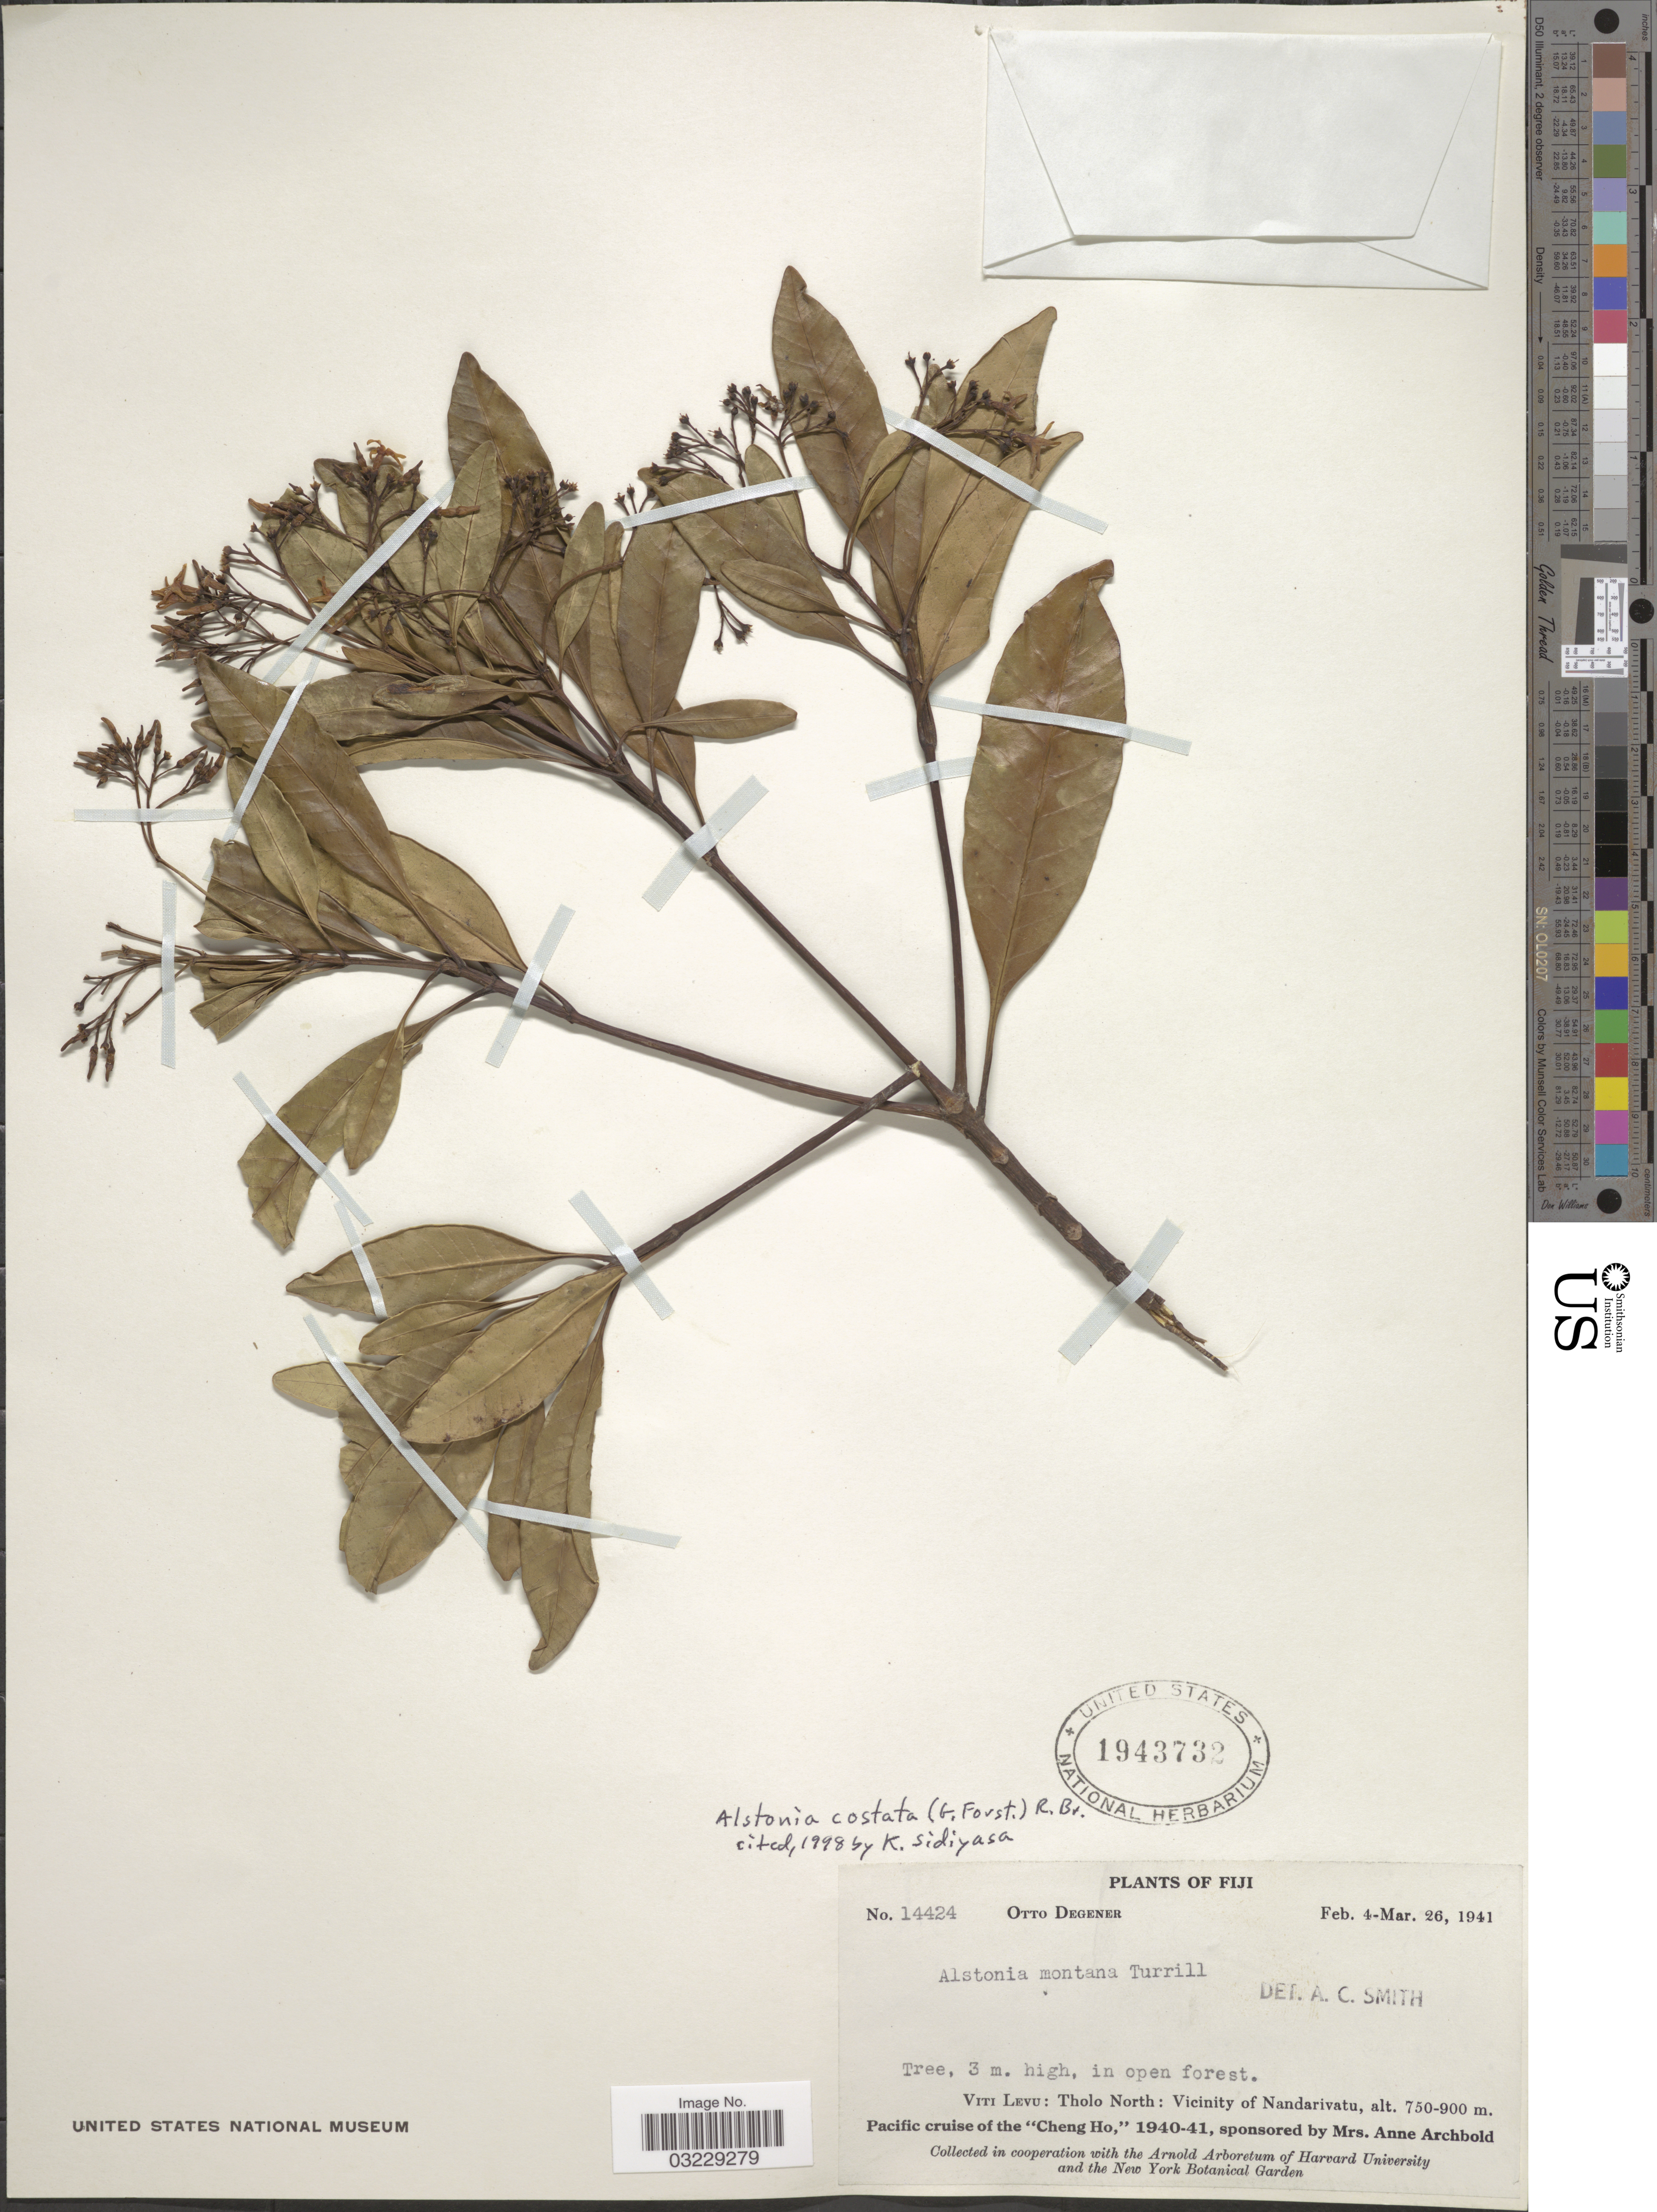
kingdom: Plantae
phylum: Tracheophyta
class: Magnoliopsida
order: Gentianales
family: Apocynaceae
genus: Alstonia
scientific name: Alstonia costata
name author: (G. Forst.) R. Br.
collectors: O. Degener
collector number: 14424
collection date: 1941-02-04/1941-03-26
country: Fiji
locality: Viti Levu: Tholo North: Vicinity of Nandarivatu.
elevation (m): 750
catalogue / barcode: US 1943732